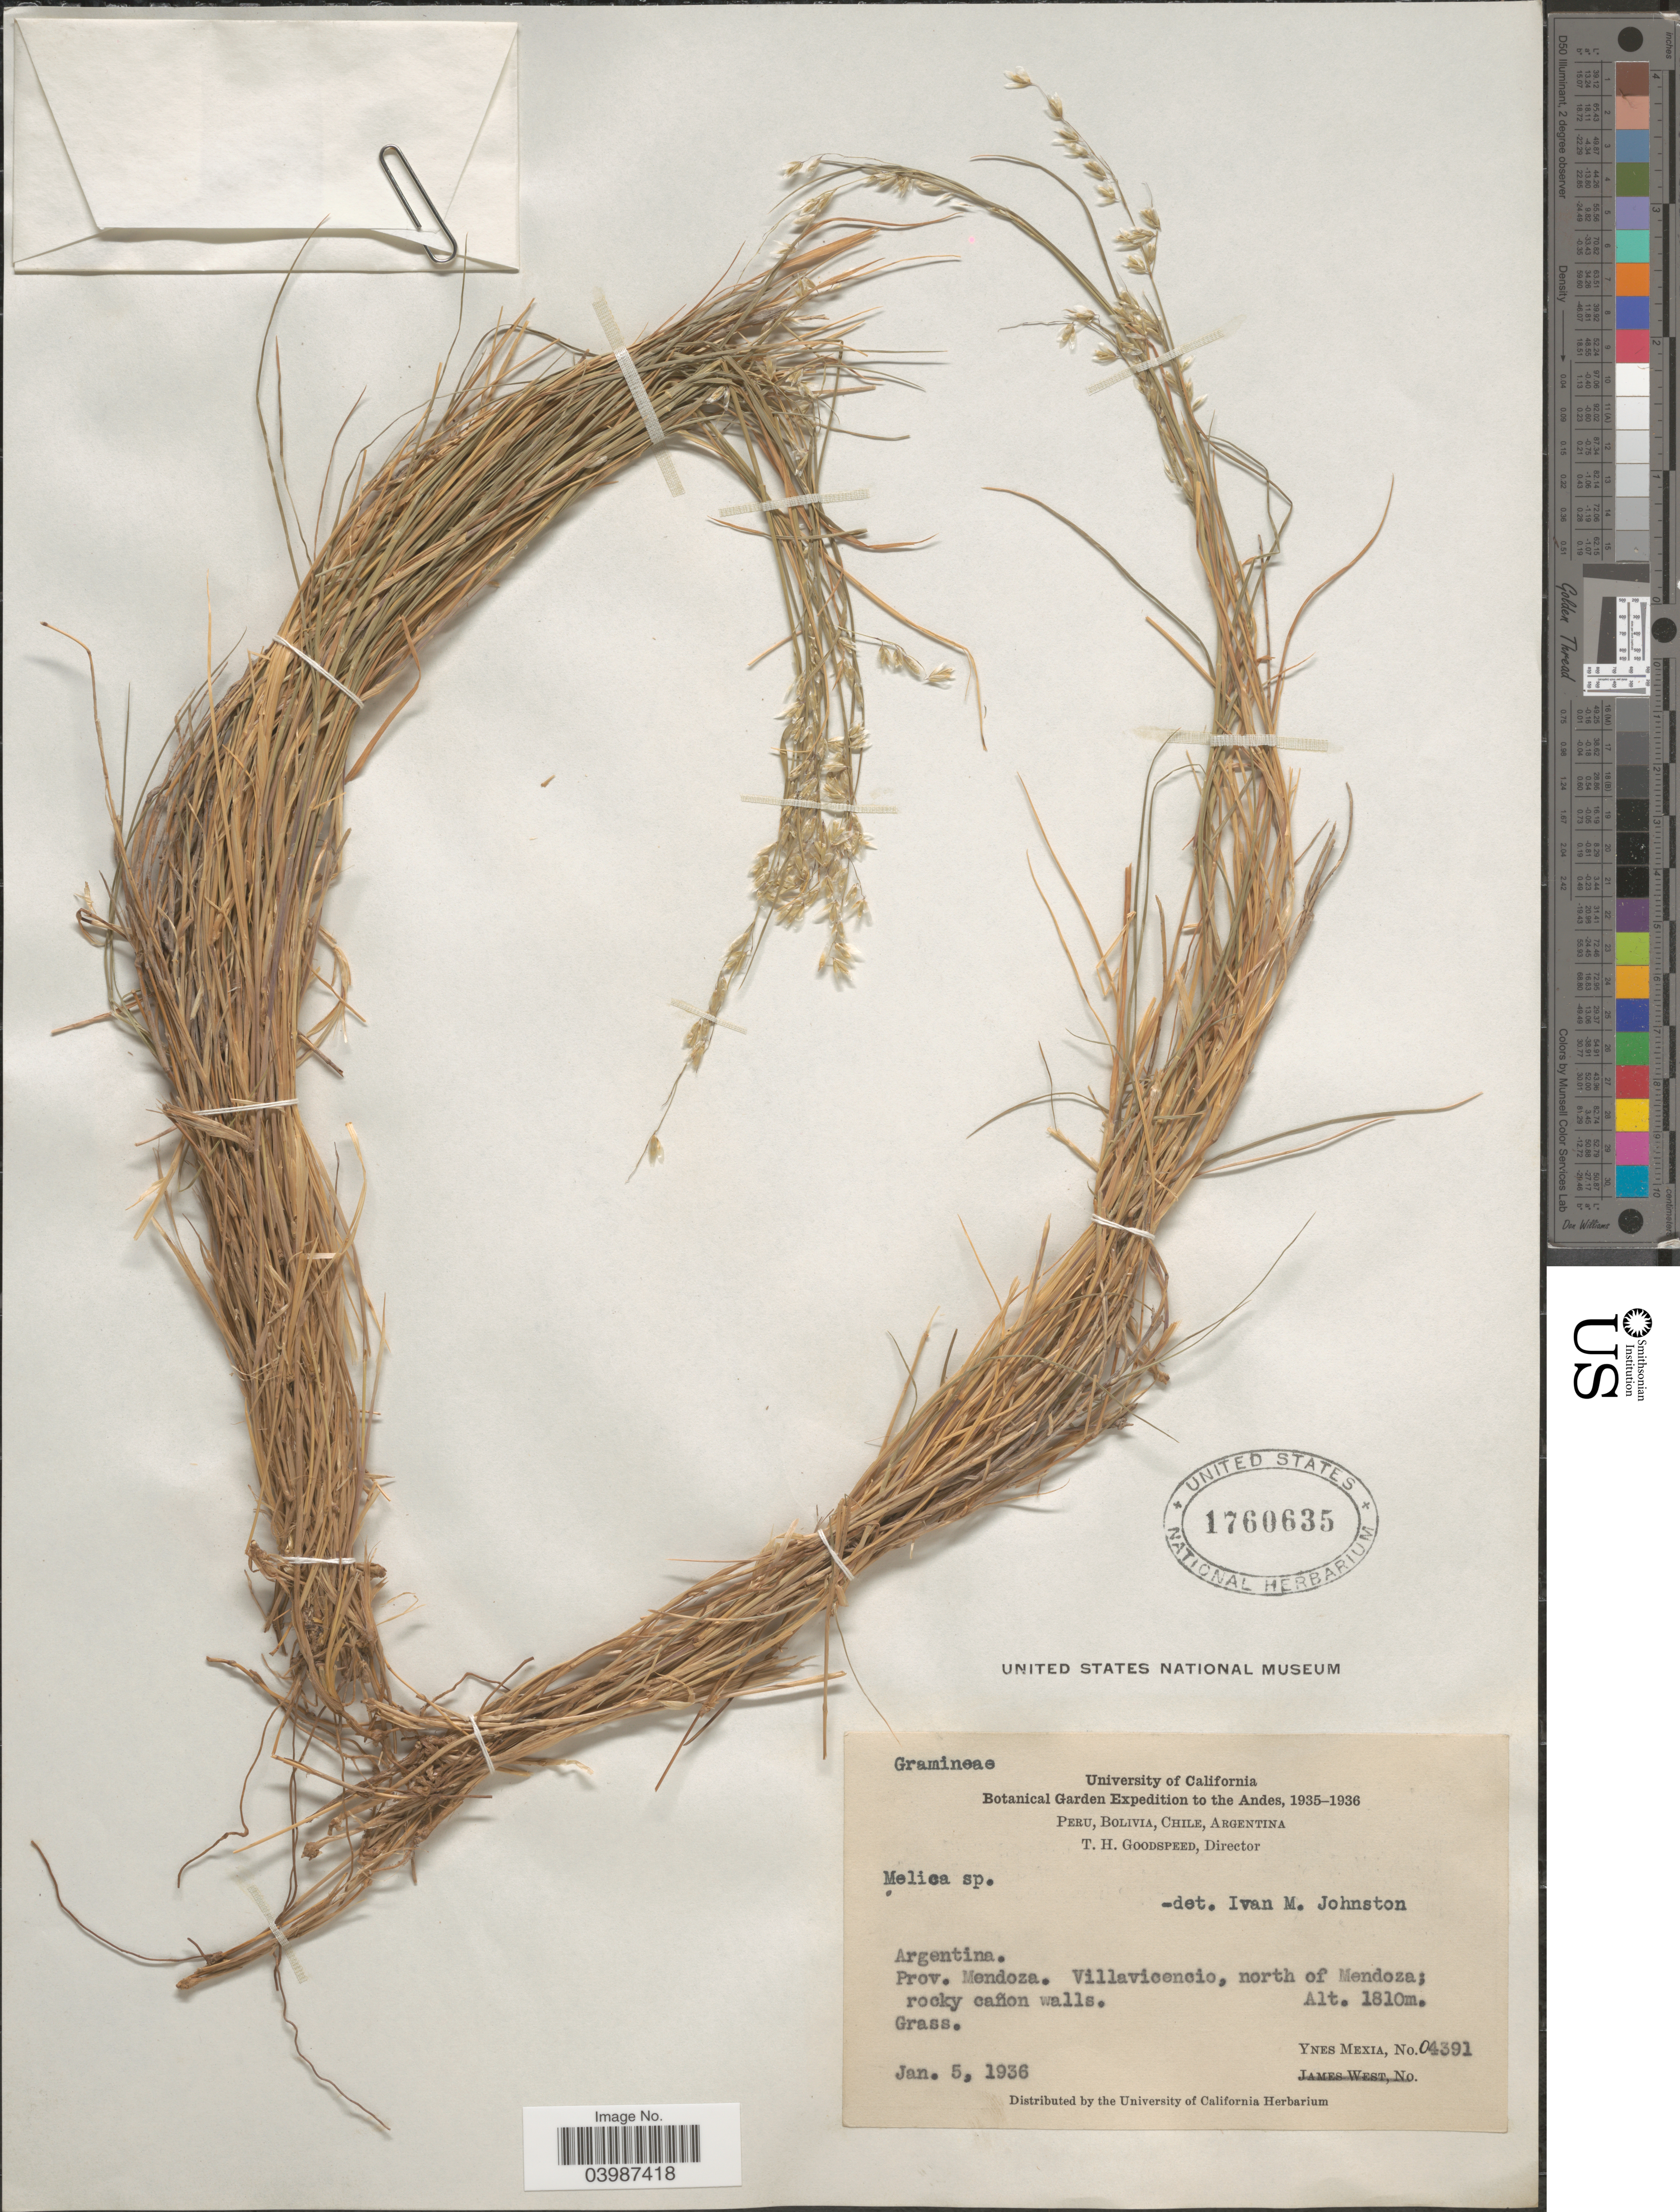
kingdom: Plantae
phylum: Tracheophyta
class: Liliopsida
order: Poales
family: Poaceae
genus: Melica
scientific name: Melica sp.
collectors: Y. Mexia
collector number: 04391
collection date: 1936-01-05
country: Argentina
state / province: Mendoza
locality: Villavicencio, north of Mendoza; rocky cañon walls.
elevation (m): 1810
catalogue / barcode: US 1760635